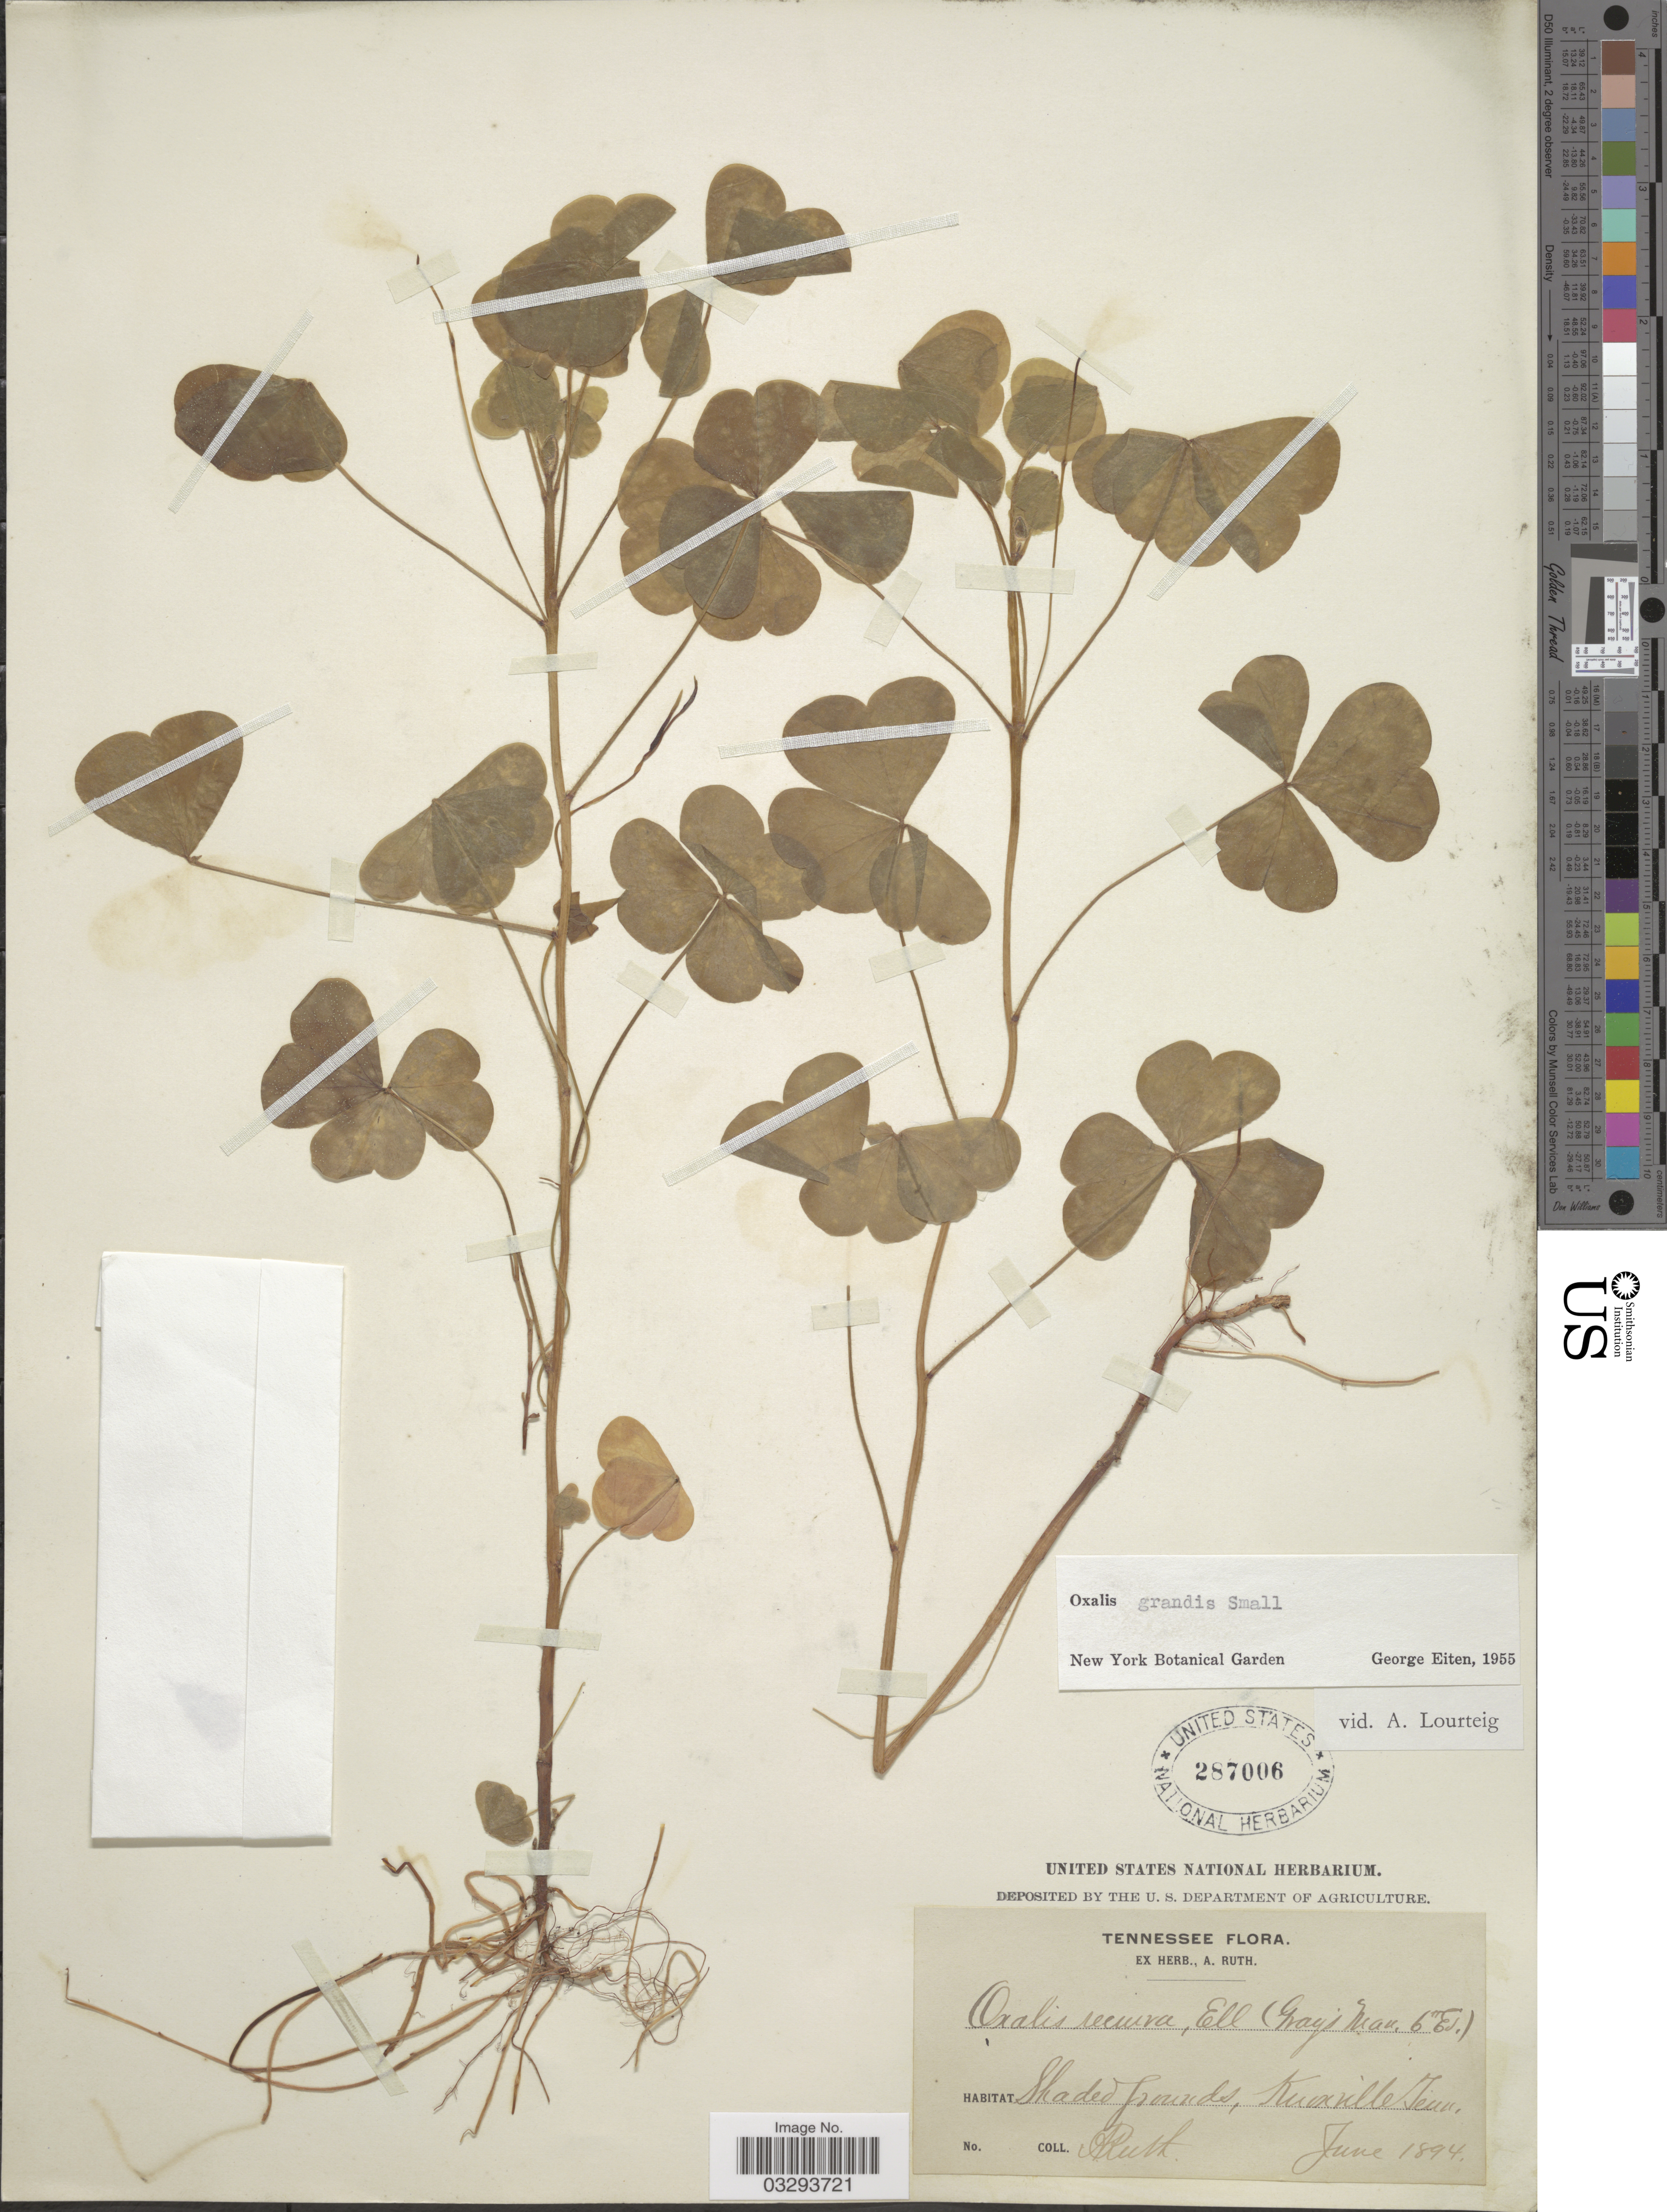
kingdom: Plantae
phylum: Tracheophyta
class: Magnoliopsida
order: Oxalidales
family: Oxalidaceae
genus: Oxalis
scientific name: Oxalis grandis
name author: Small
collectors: A. Ruth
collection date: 1894-06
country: United States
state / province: Tennessee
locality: Knoxville.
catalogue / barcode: US 287006